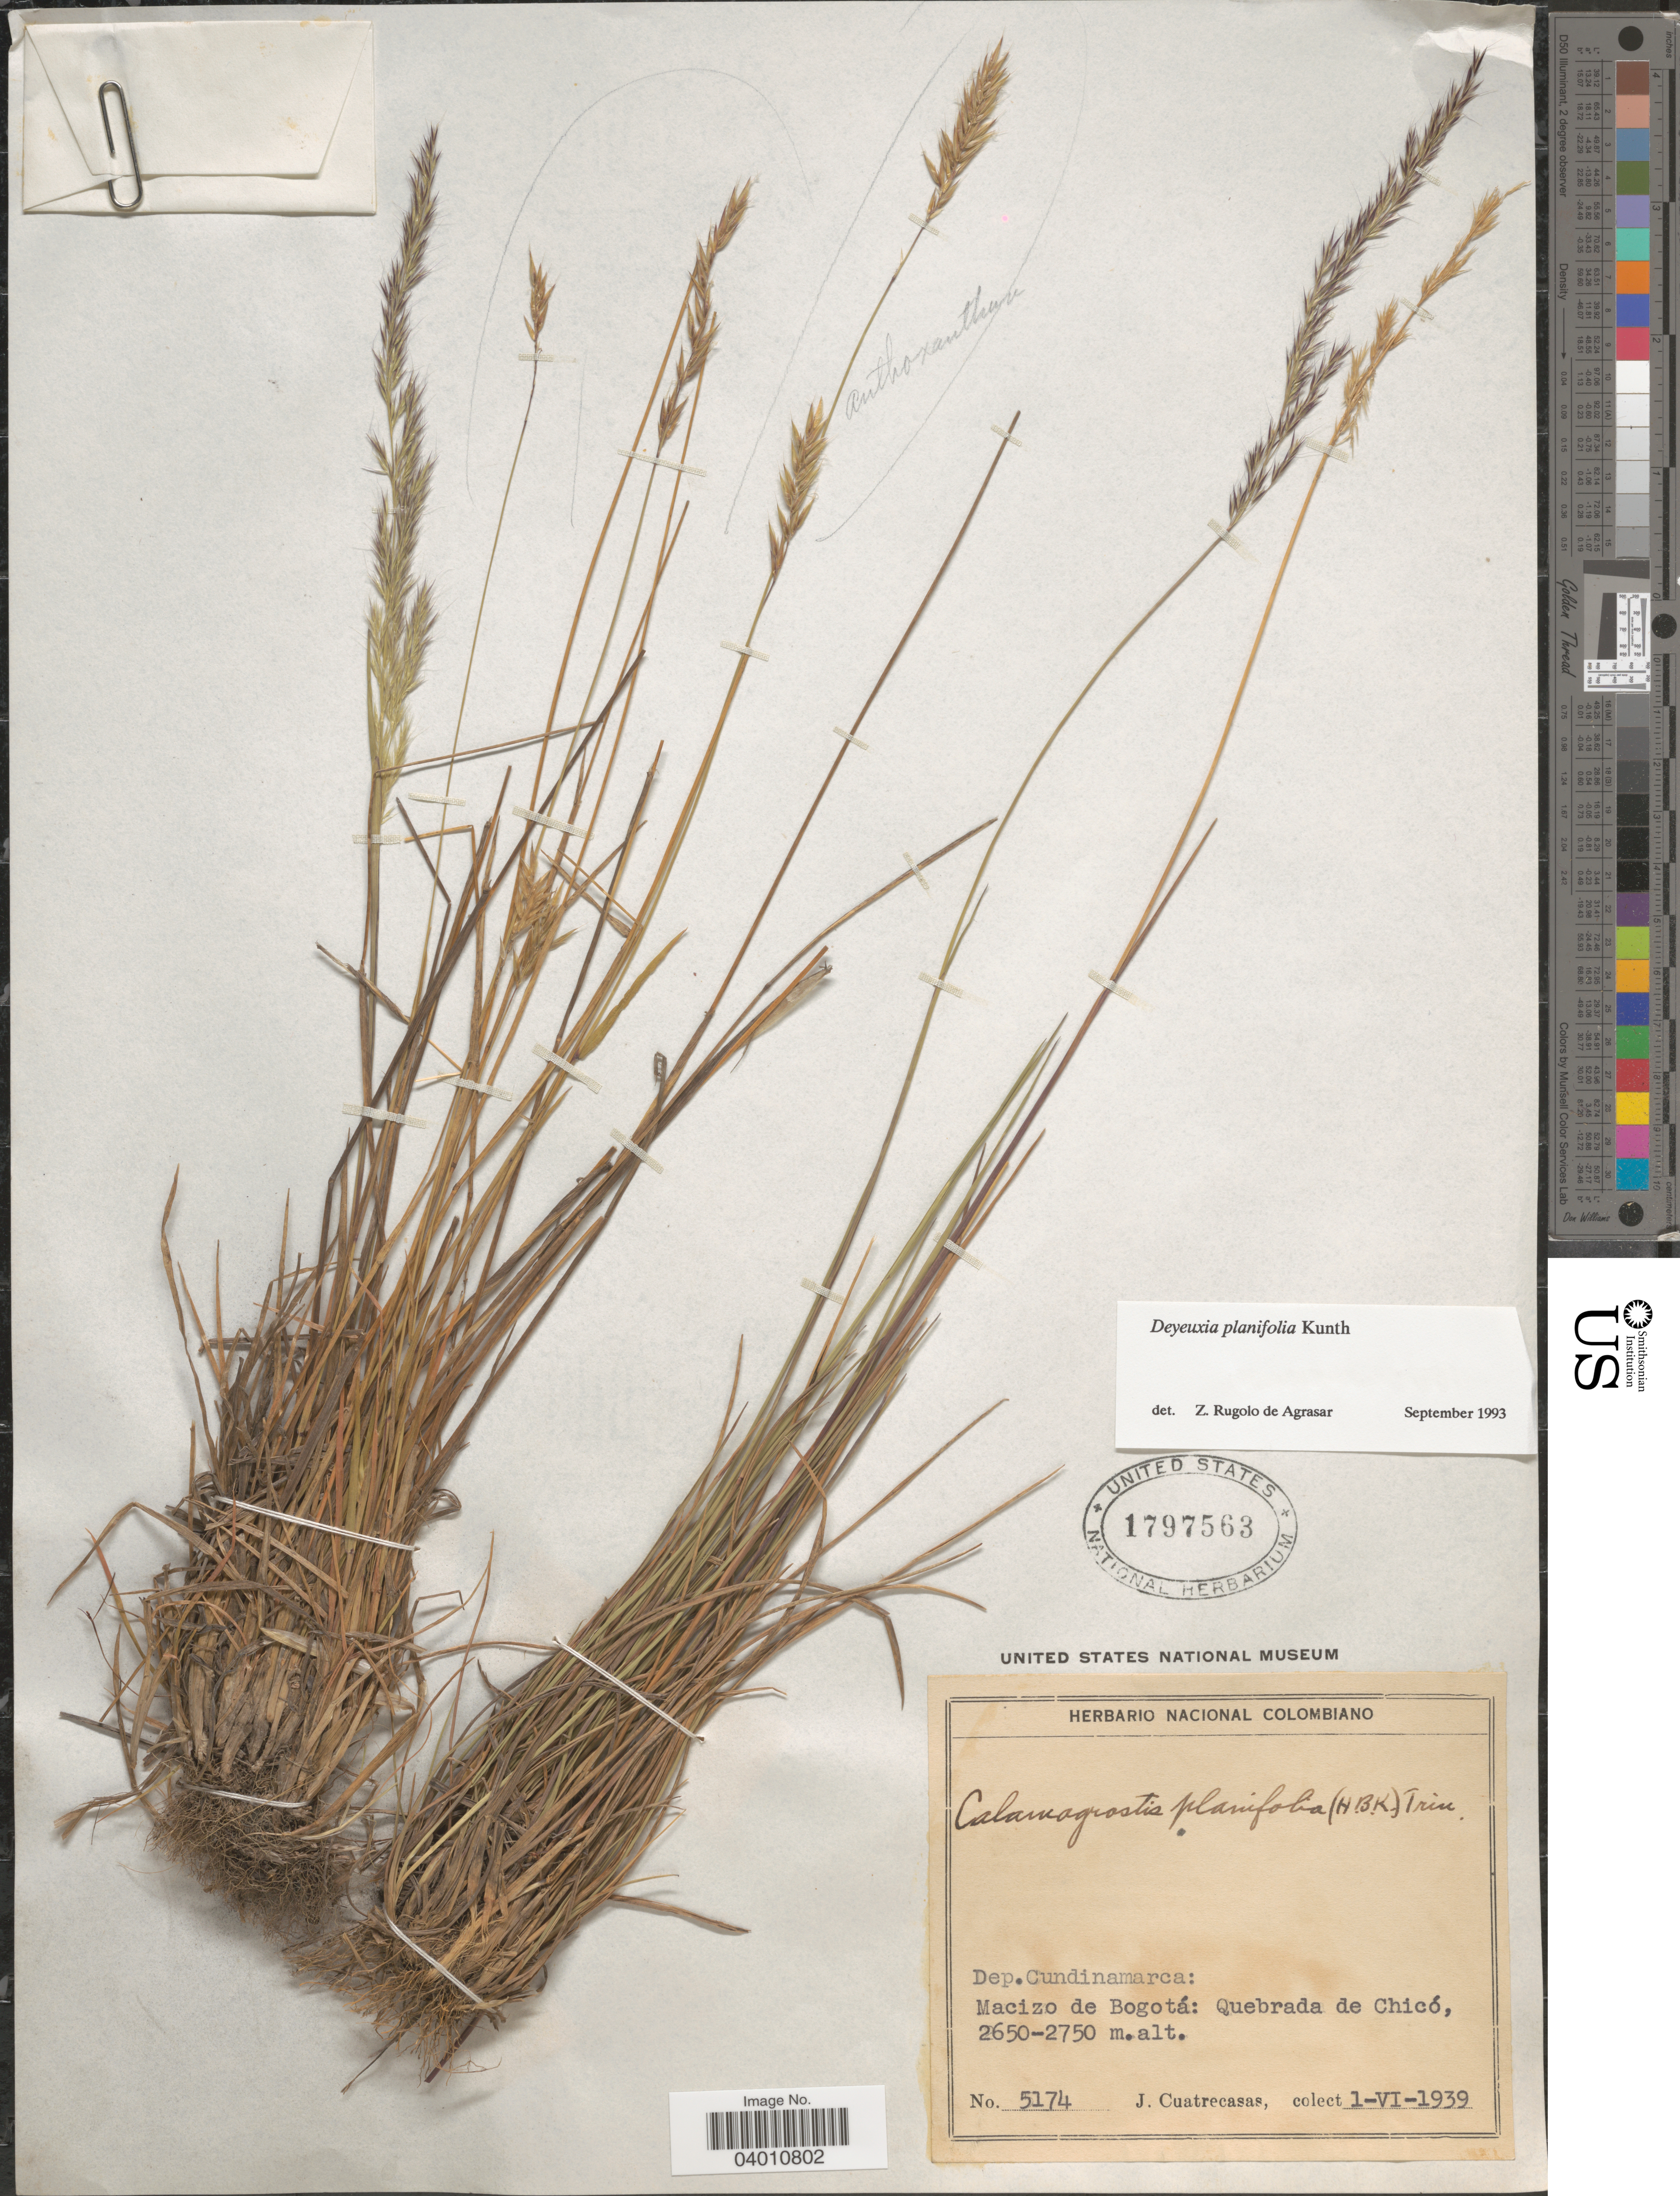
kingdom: Plantae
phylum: Tracheophyta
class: Liliopsida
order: Poales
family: Poaceae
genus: Peyritschia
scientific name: Peyritschia planifolia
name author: (Kunth) P.M. Peterson et al.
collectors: J. Cuatrecasas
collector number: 5174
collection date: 1939-06-01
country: Colombia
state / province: Cundinamarca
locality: Dep. Cundinamarca: Macizo de Bogotá: Quebrada de Chicó.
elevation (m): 2650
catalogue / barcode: US 1797563